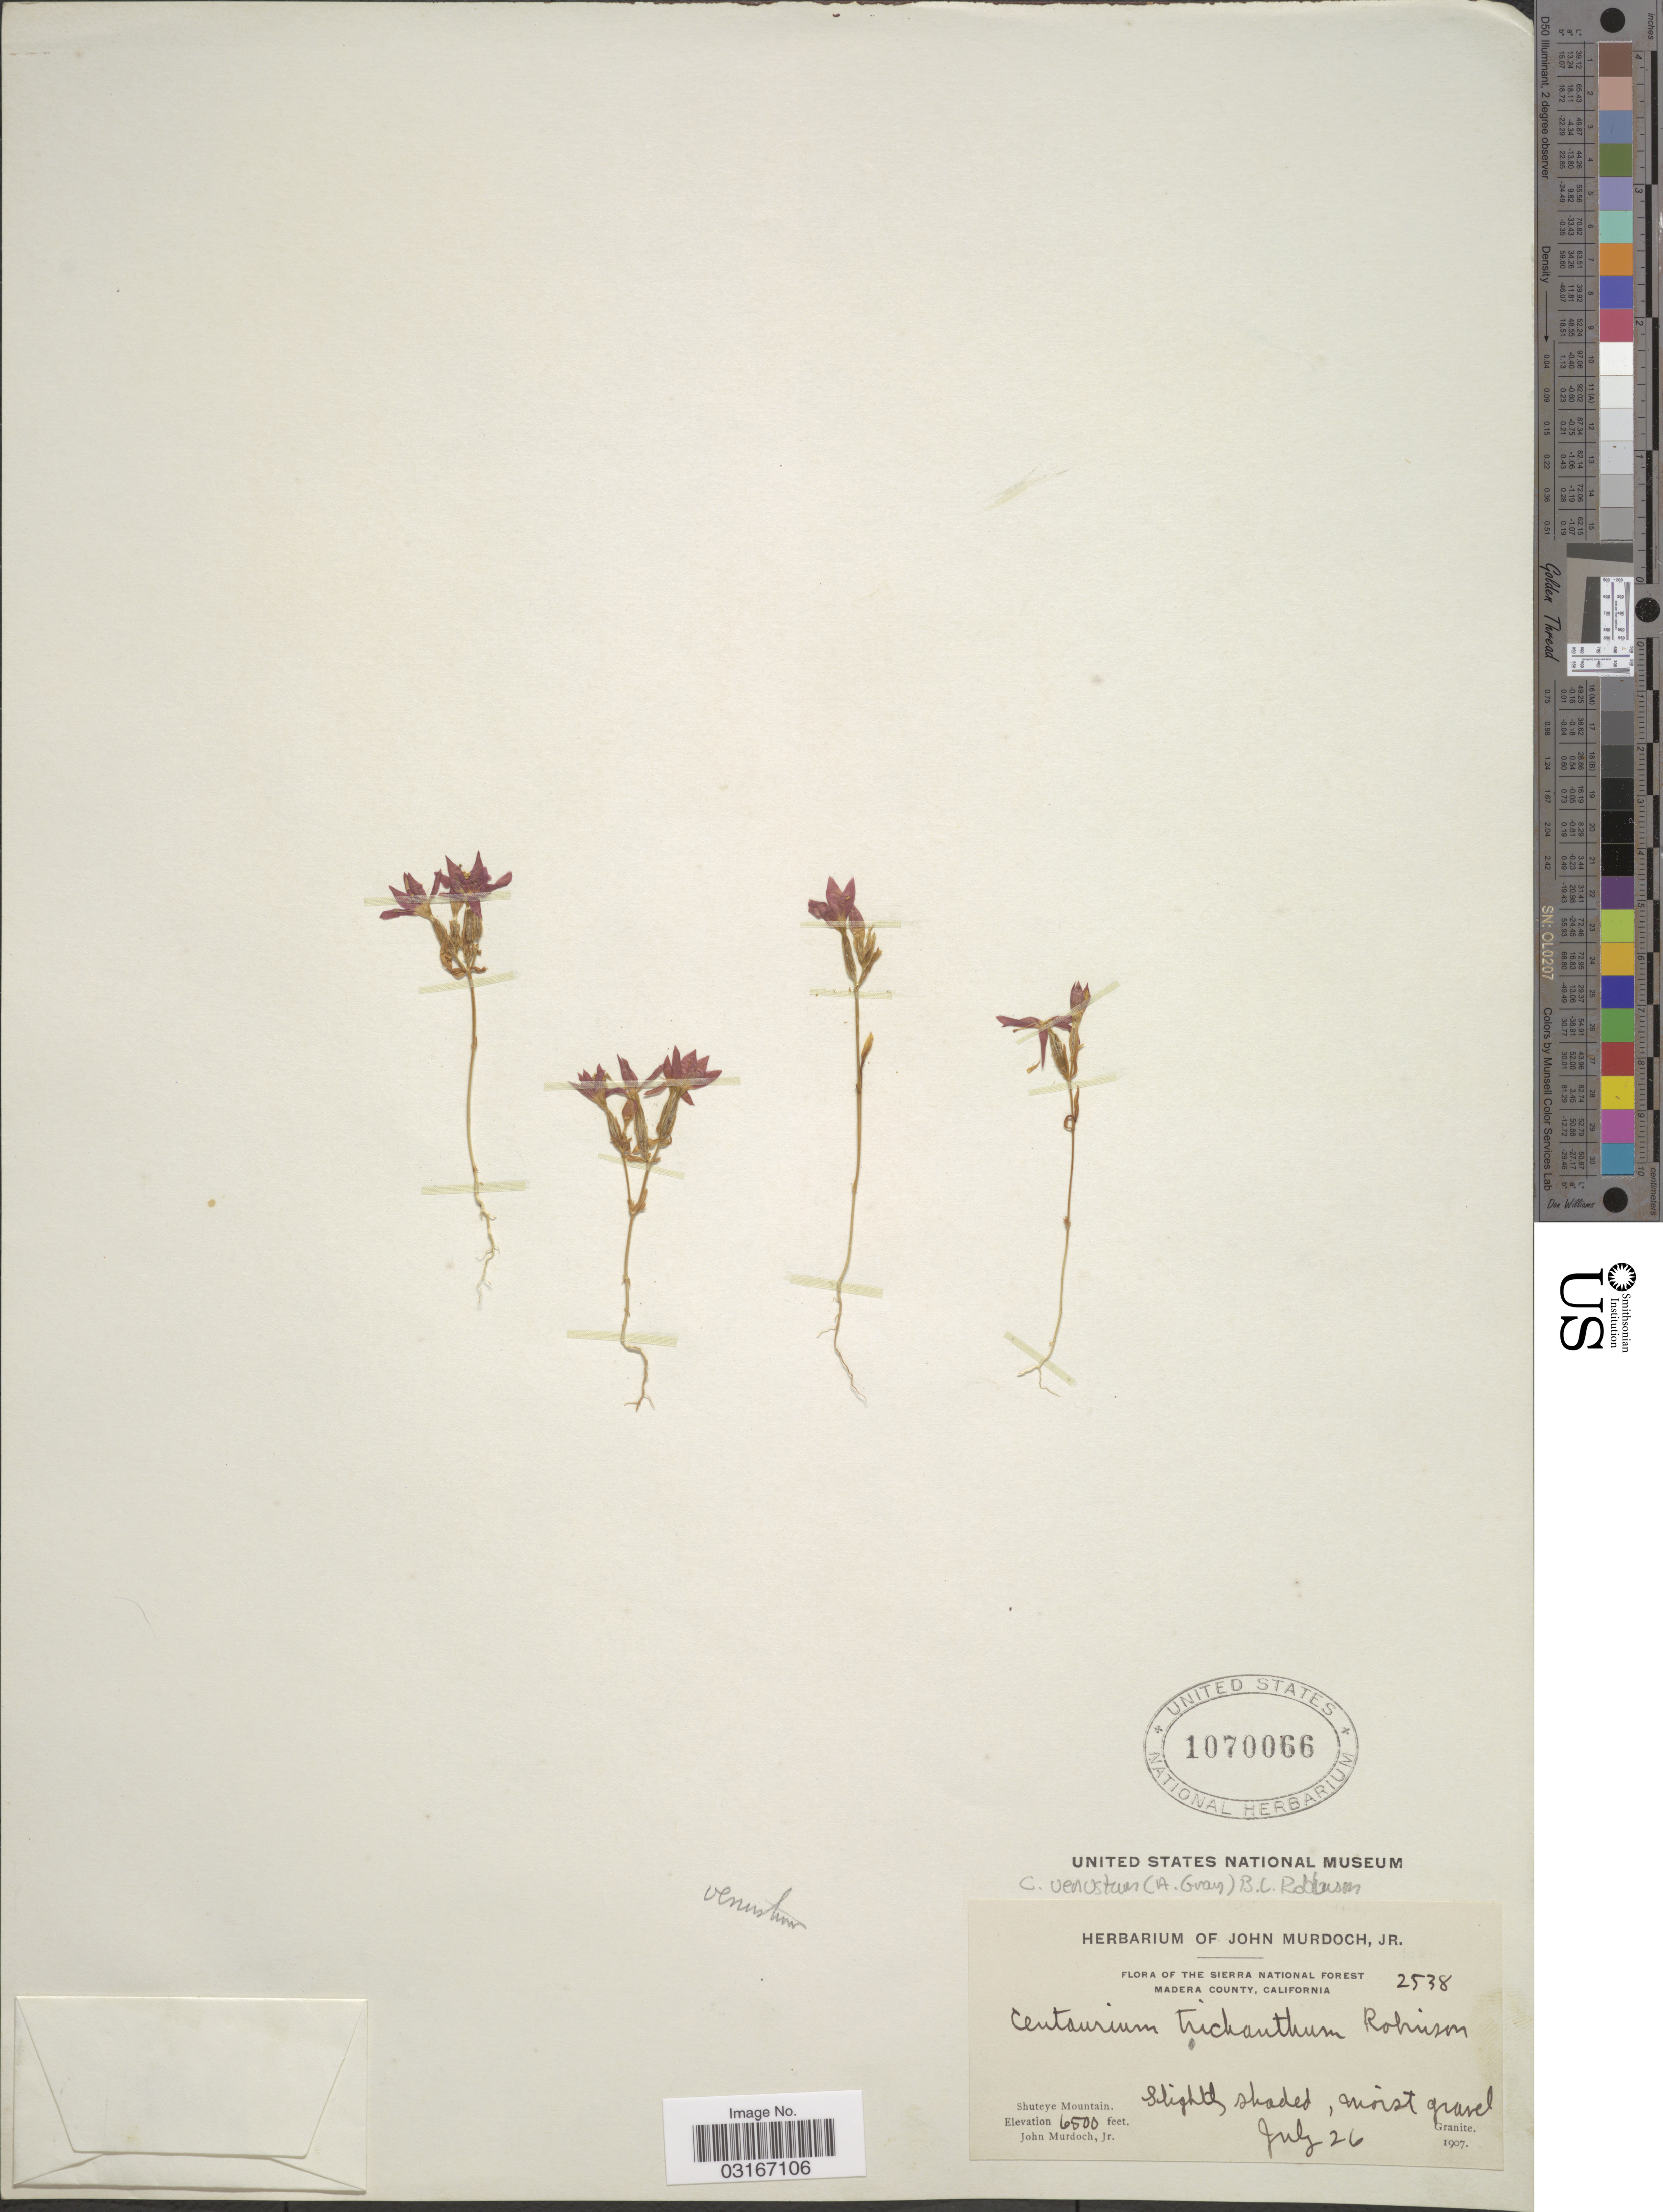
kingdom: Plantae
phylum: Tracheophyta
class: Magnoliopsida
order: Gentianales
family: Gentianaceae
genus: Centaurium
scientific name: Centaurium venustum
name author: (A. Gray) B.L. Rob.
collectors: J. Murdoch Jr.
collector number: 2538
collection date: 1907-07-26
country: United States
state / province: California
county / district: Madera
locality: Sierra National Forest. Madera County. Shuteye Mountain.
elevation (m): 1981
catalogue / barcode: US 1070066